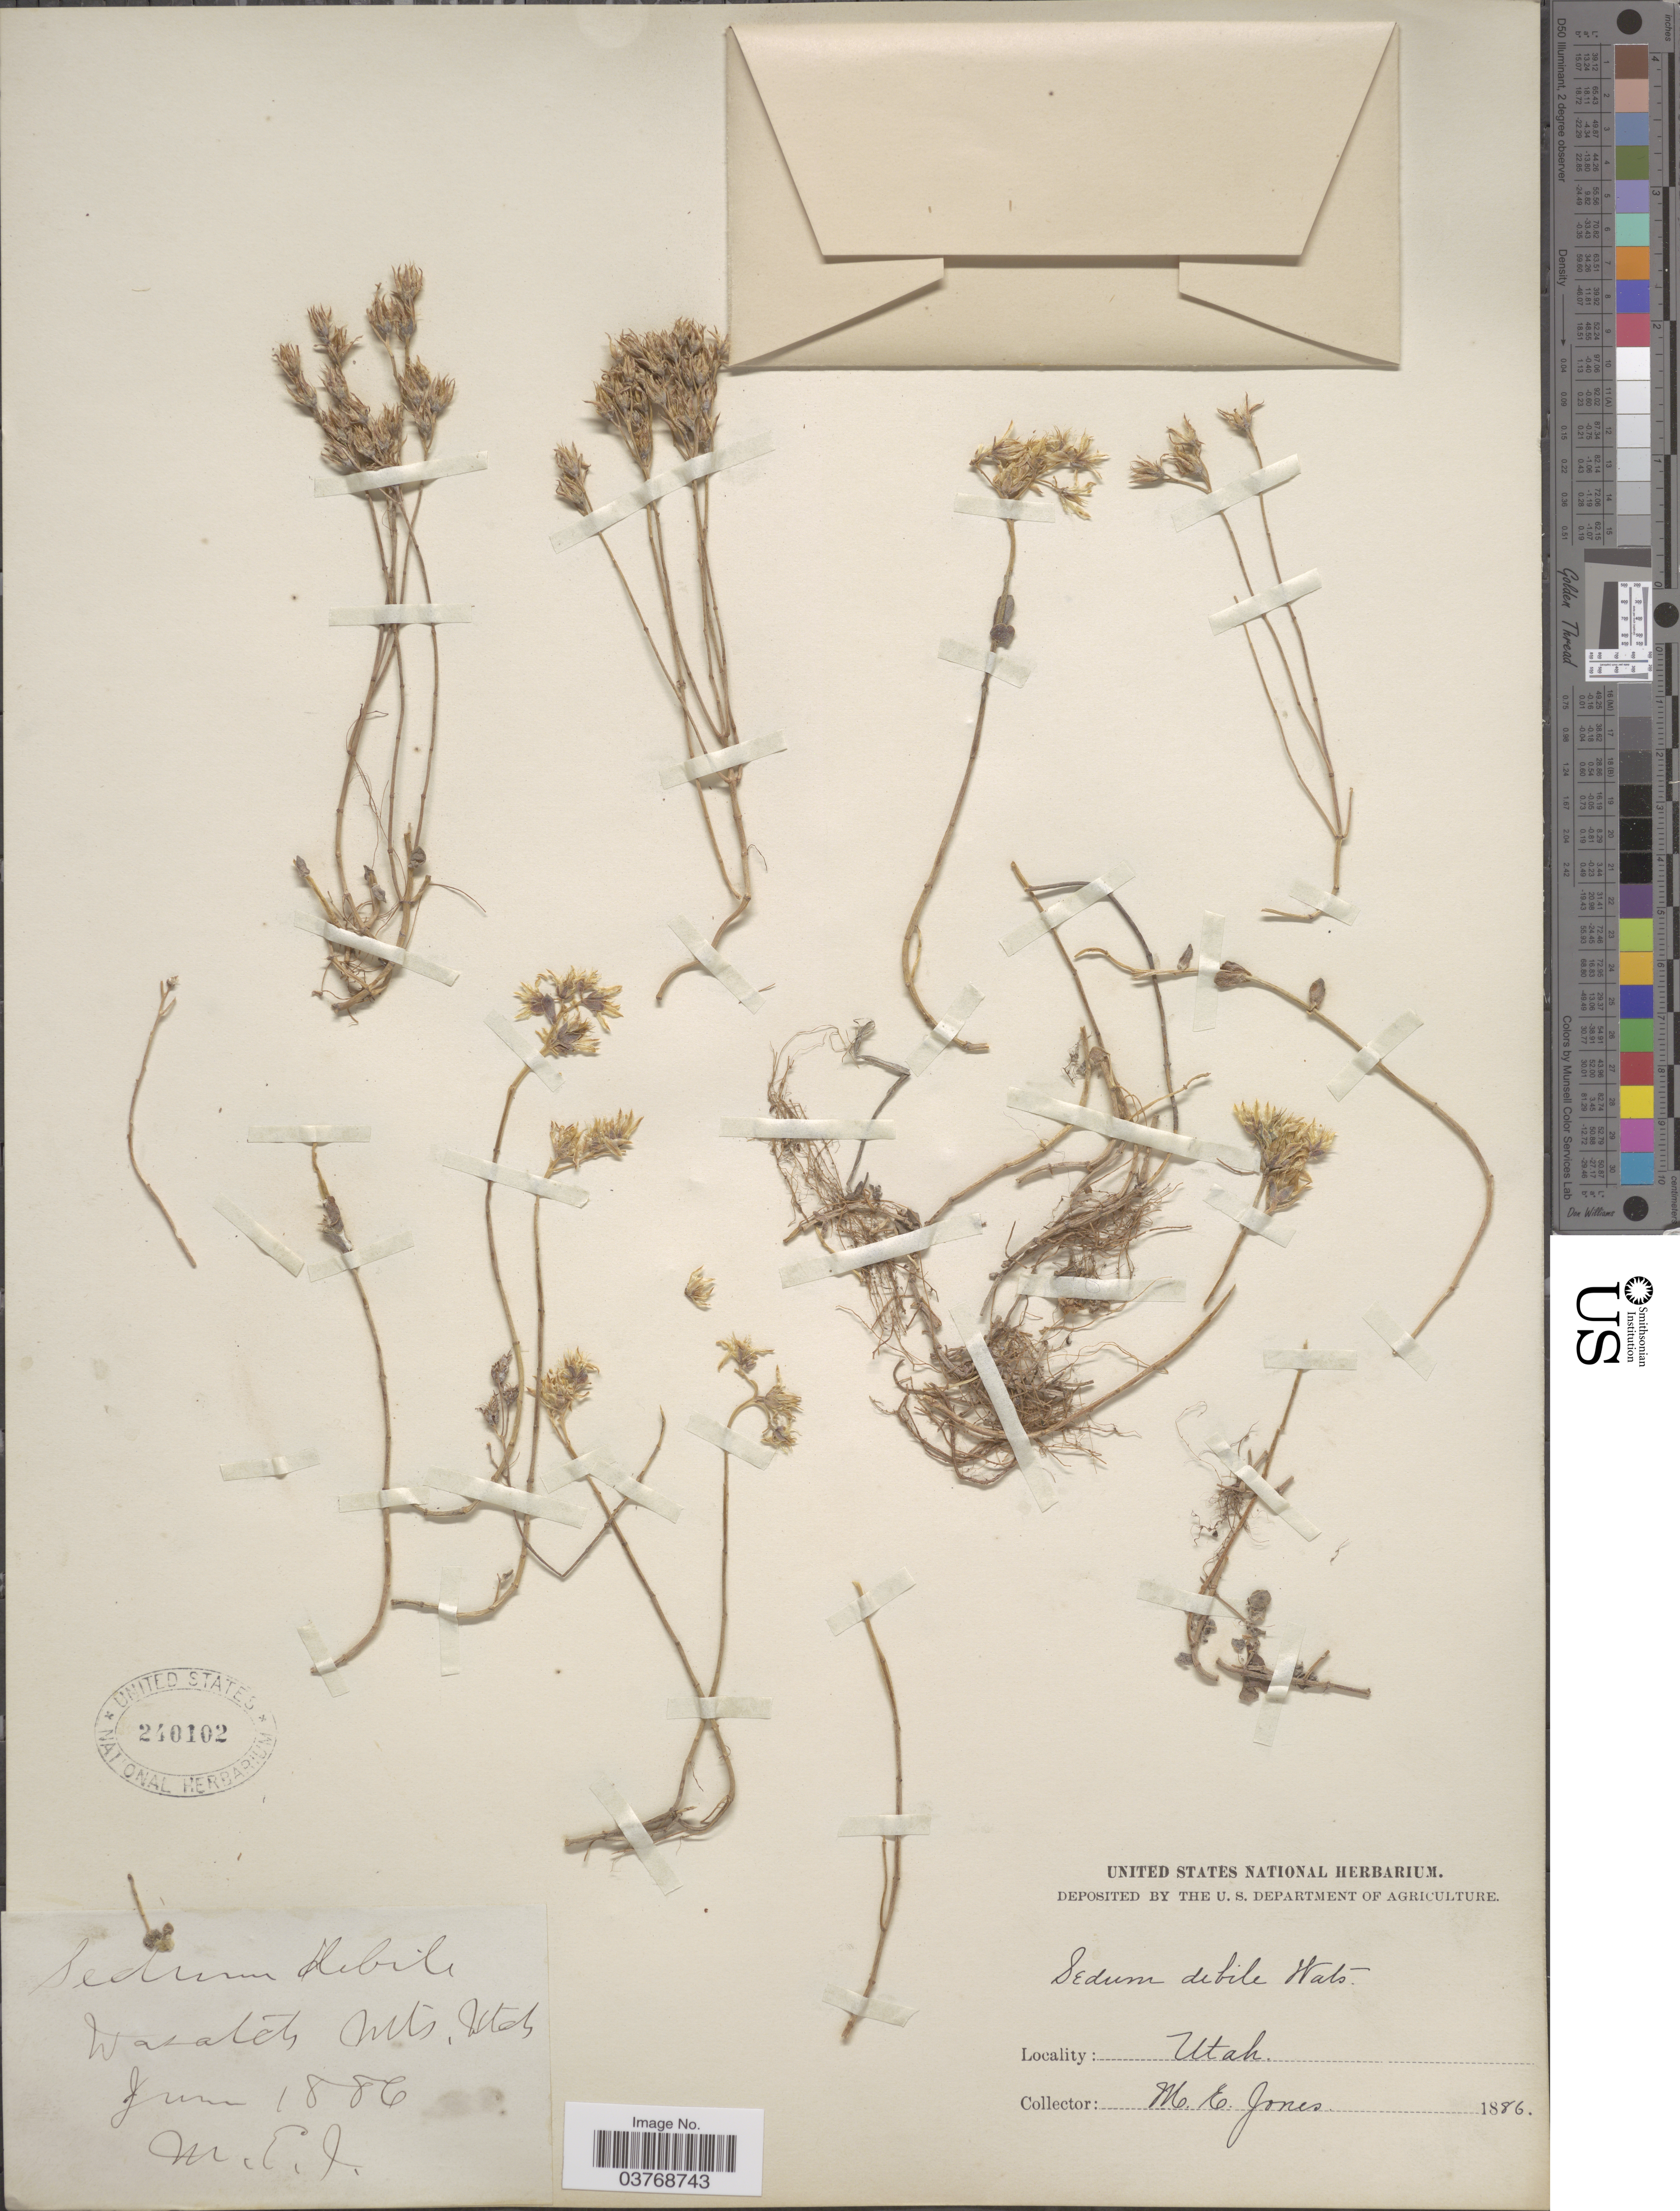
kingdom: Plantae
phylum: Tracheophyta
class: Magnoliopsida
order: Saxifragales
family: Crassulaceae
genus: Sedum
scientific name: Sedum debile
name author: S. Watson in C. King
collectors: M. E. Jones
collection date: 1886-06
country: United States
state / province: Utah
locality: Wasatch Mts.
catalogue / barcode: US 240102